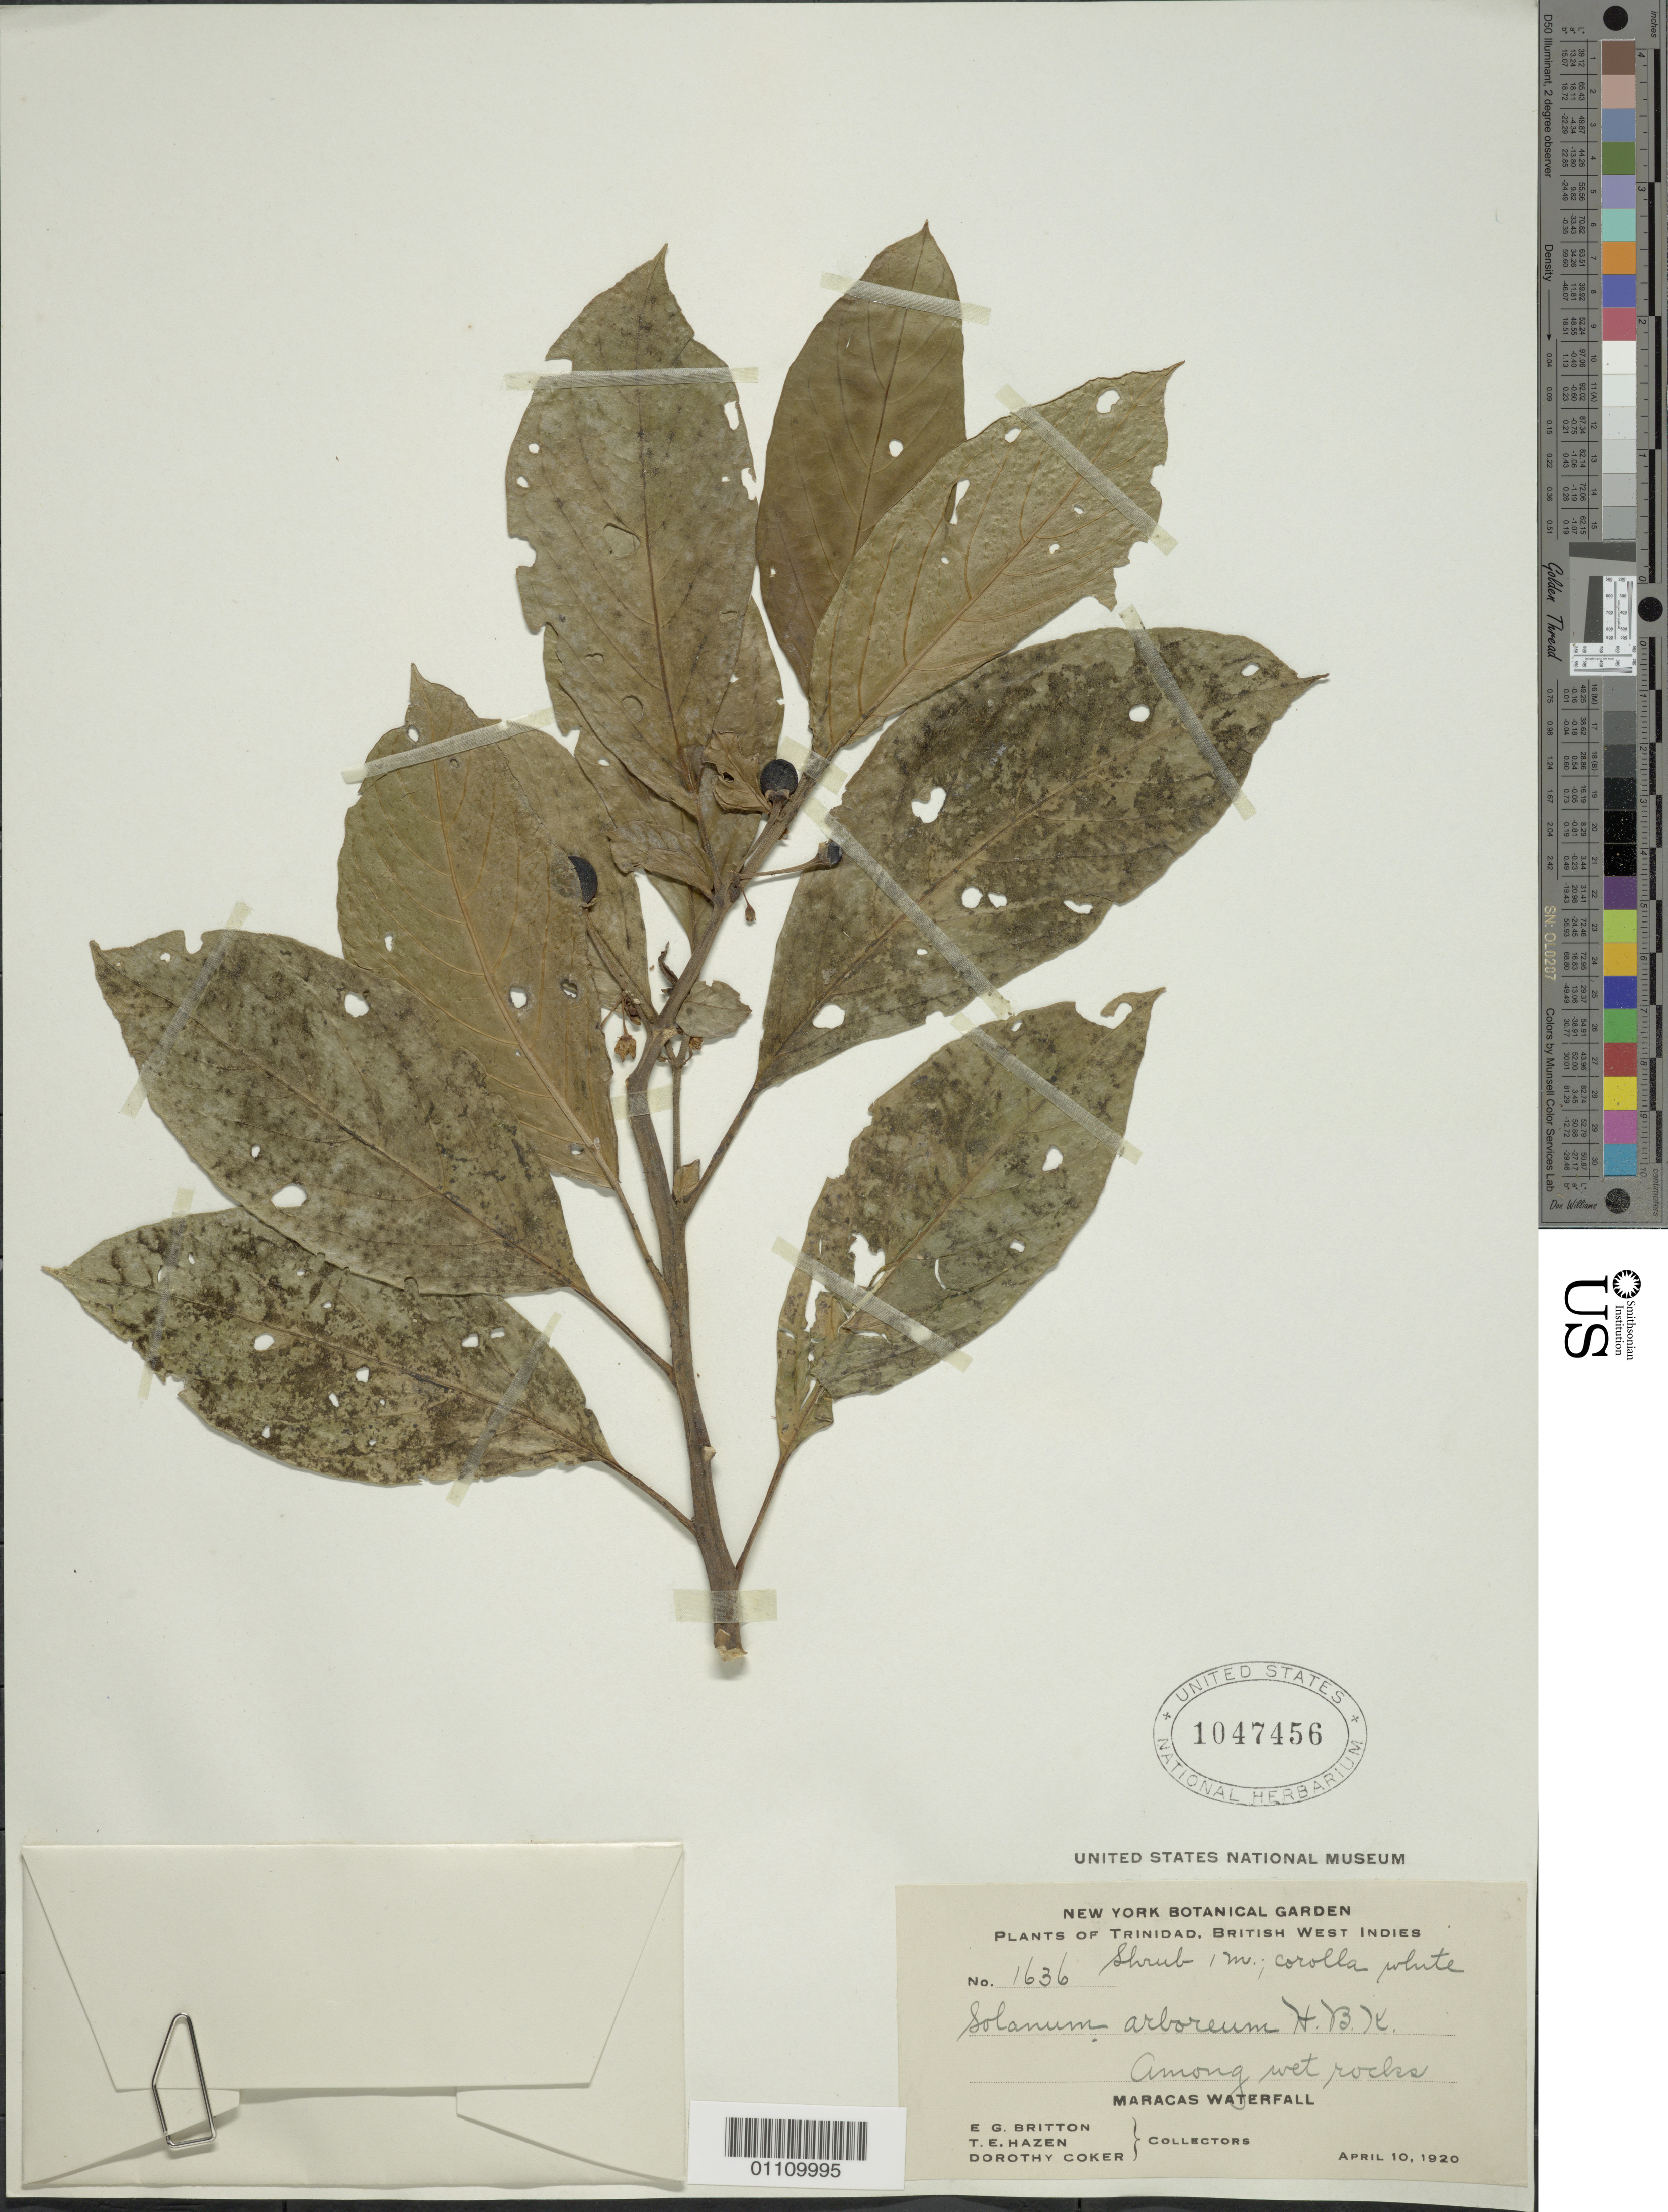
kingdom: Plantae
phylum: Tracheophyta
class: Magnoliopsida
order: Solanales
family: Solanaceae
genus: Solanum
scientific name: Solanum arboreum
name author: Dunal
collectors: E. G. Britton, T. E. Hazen & D. Coker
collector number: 1636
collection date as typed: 10 Apr 1920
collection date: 1920-04-10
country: Trinidad and Tobago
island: Trinidad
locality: Maracas Waterfall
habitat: Among wet rocks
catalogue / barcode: US 1047456